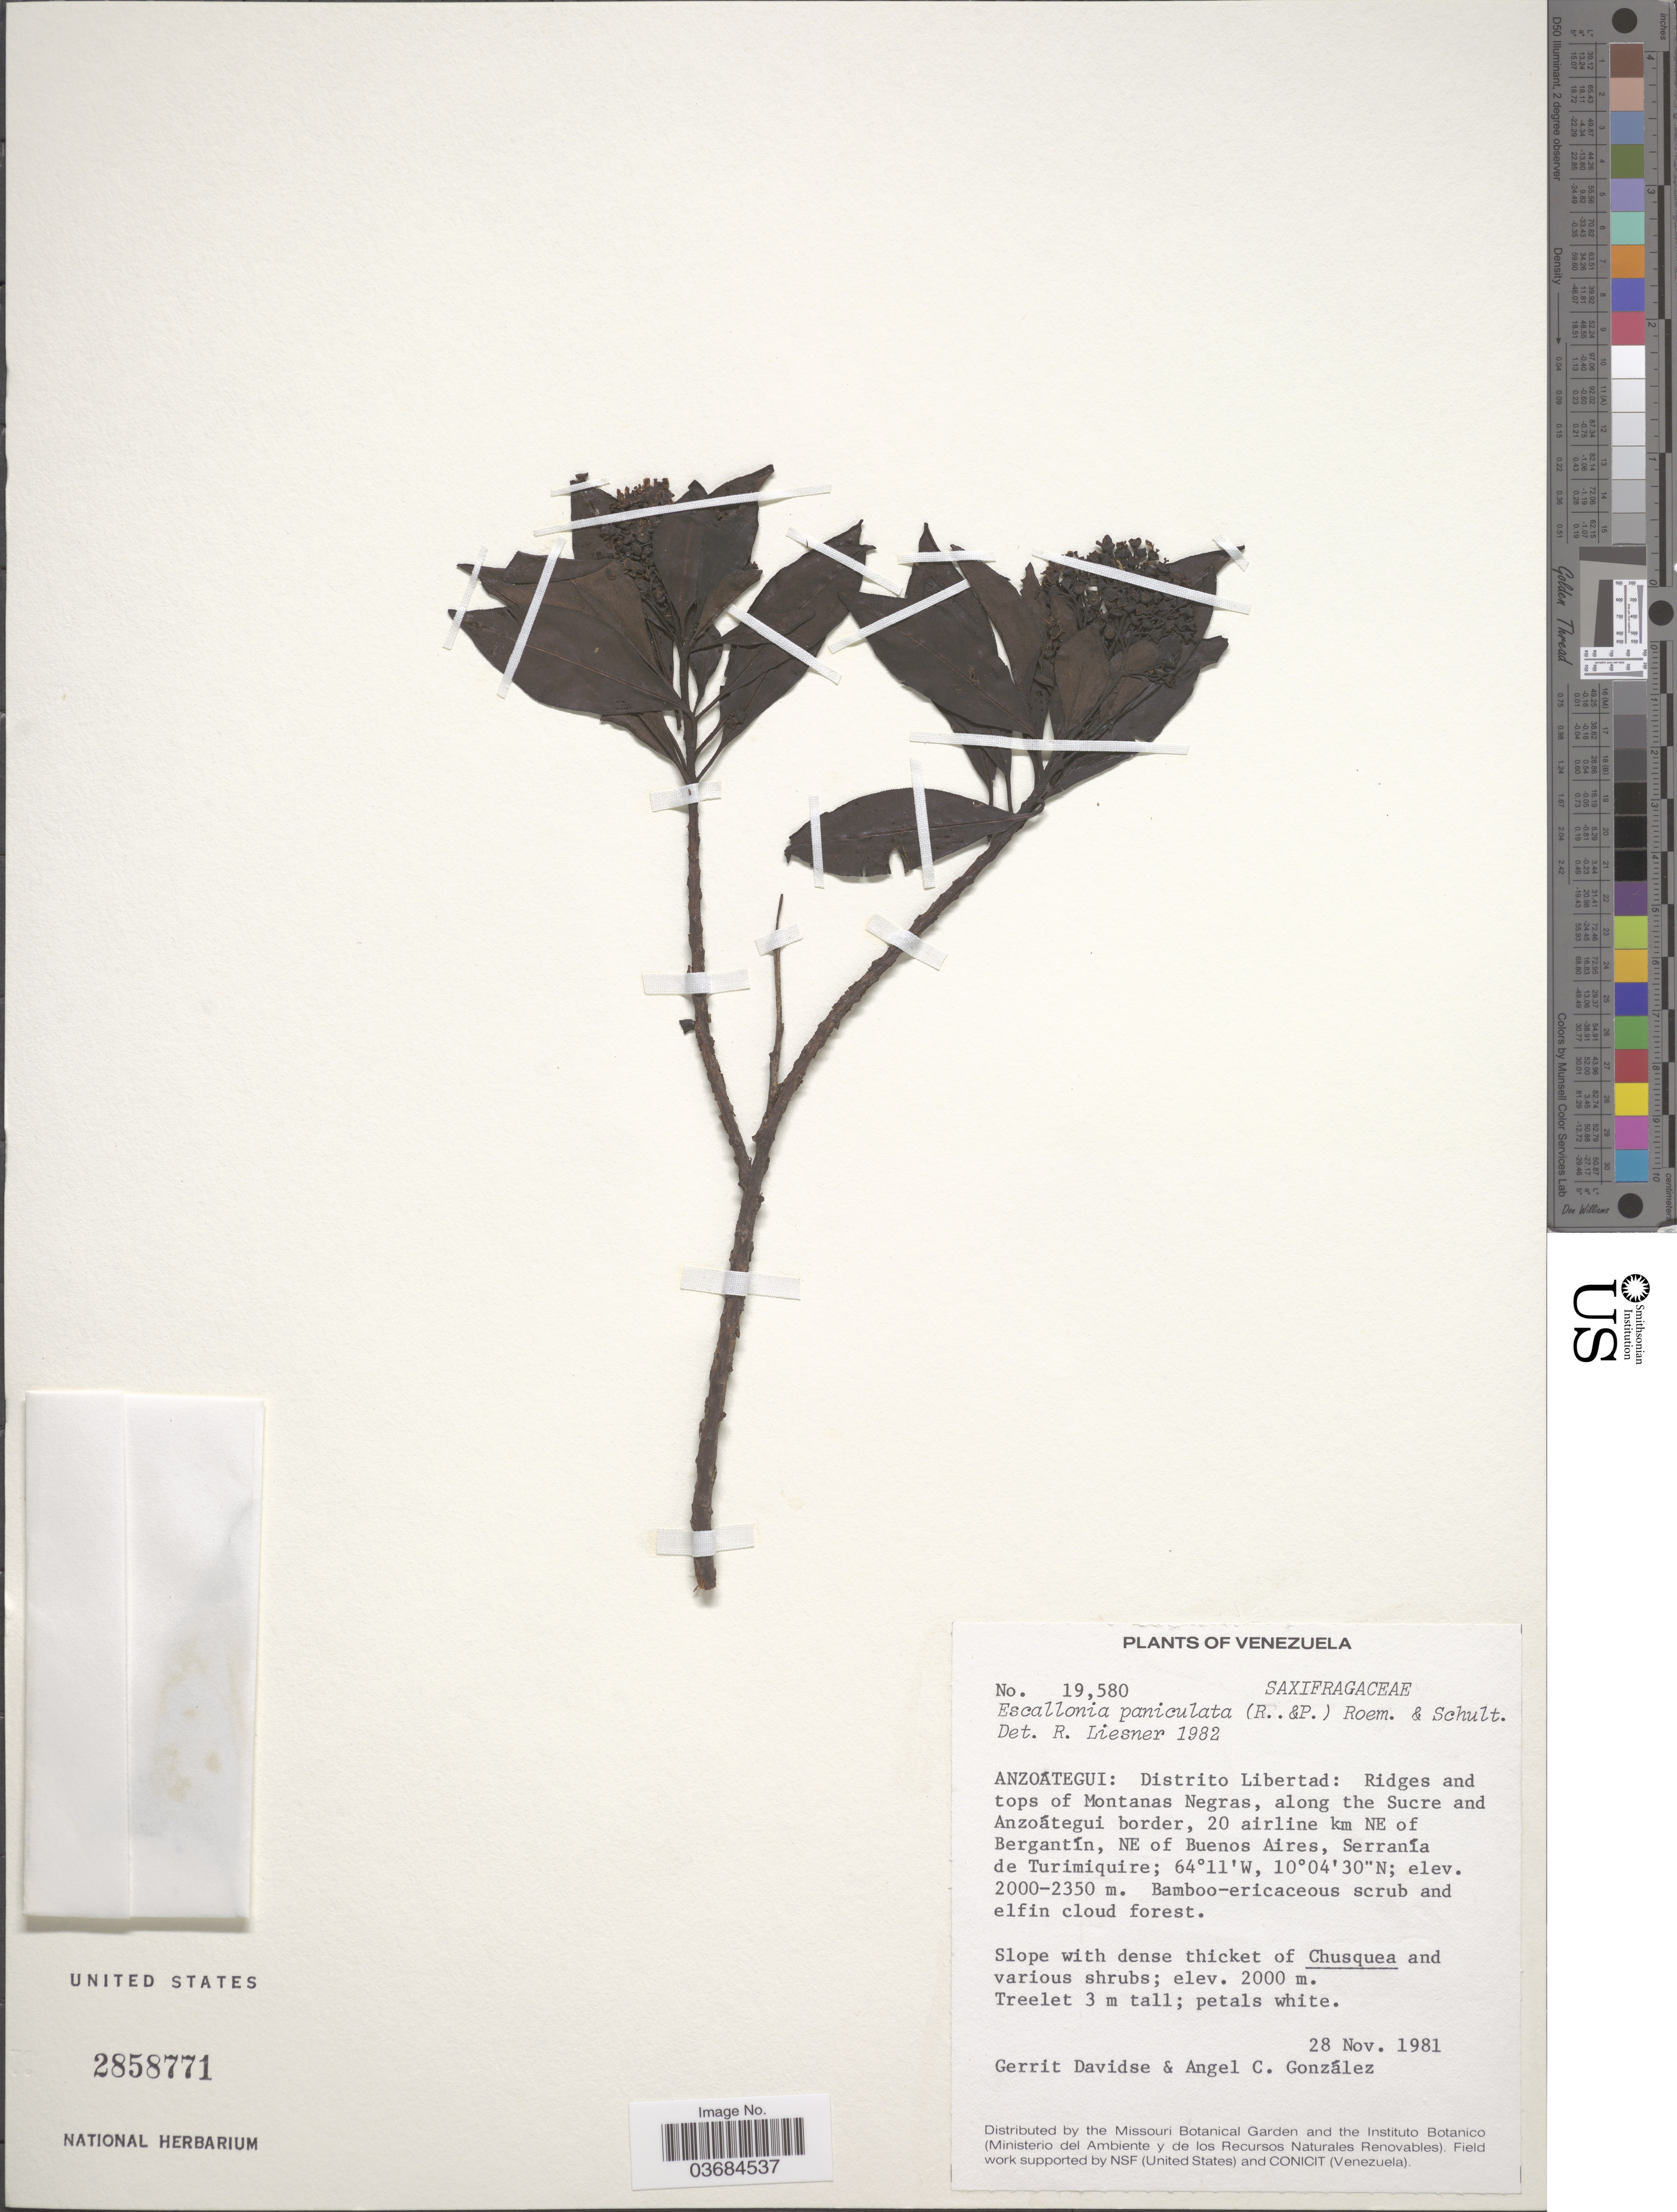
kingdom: Plantae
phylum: Tracheophyta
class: Magnoliopsida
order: Escalloniales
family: Escalloniaceae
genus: Escallonia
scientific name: Escallonia paniculata var. paniculata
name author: (Ruiz & Pav.) Roem. & Schult.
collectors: G. Davidse & A. C. González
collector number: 19580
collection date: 1981-11-28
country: Venezuela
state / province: Anzoategui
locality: Distrito Libertad: Ridges and tops of Montanas Negras, along the Sucre and Anzoátegui border, 20 airline km NE of Bergantín, NE of Buenos Aires, Serranía de Turmiquire.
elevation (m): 2000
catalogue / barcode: US 2858771